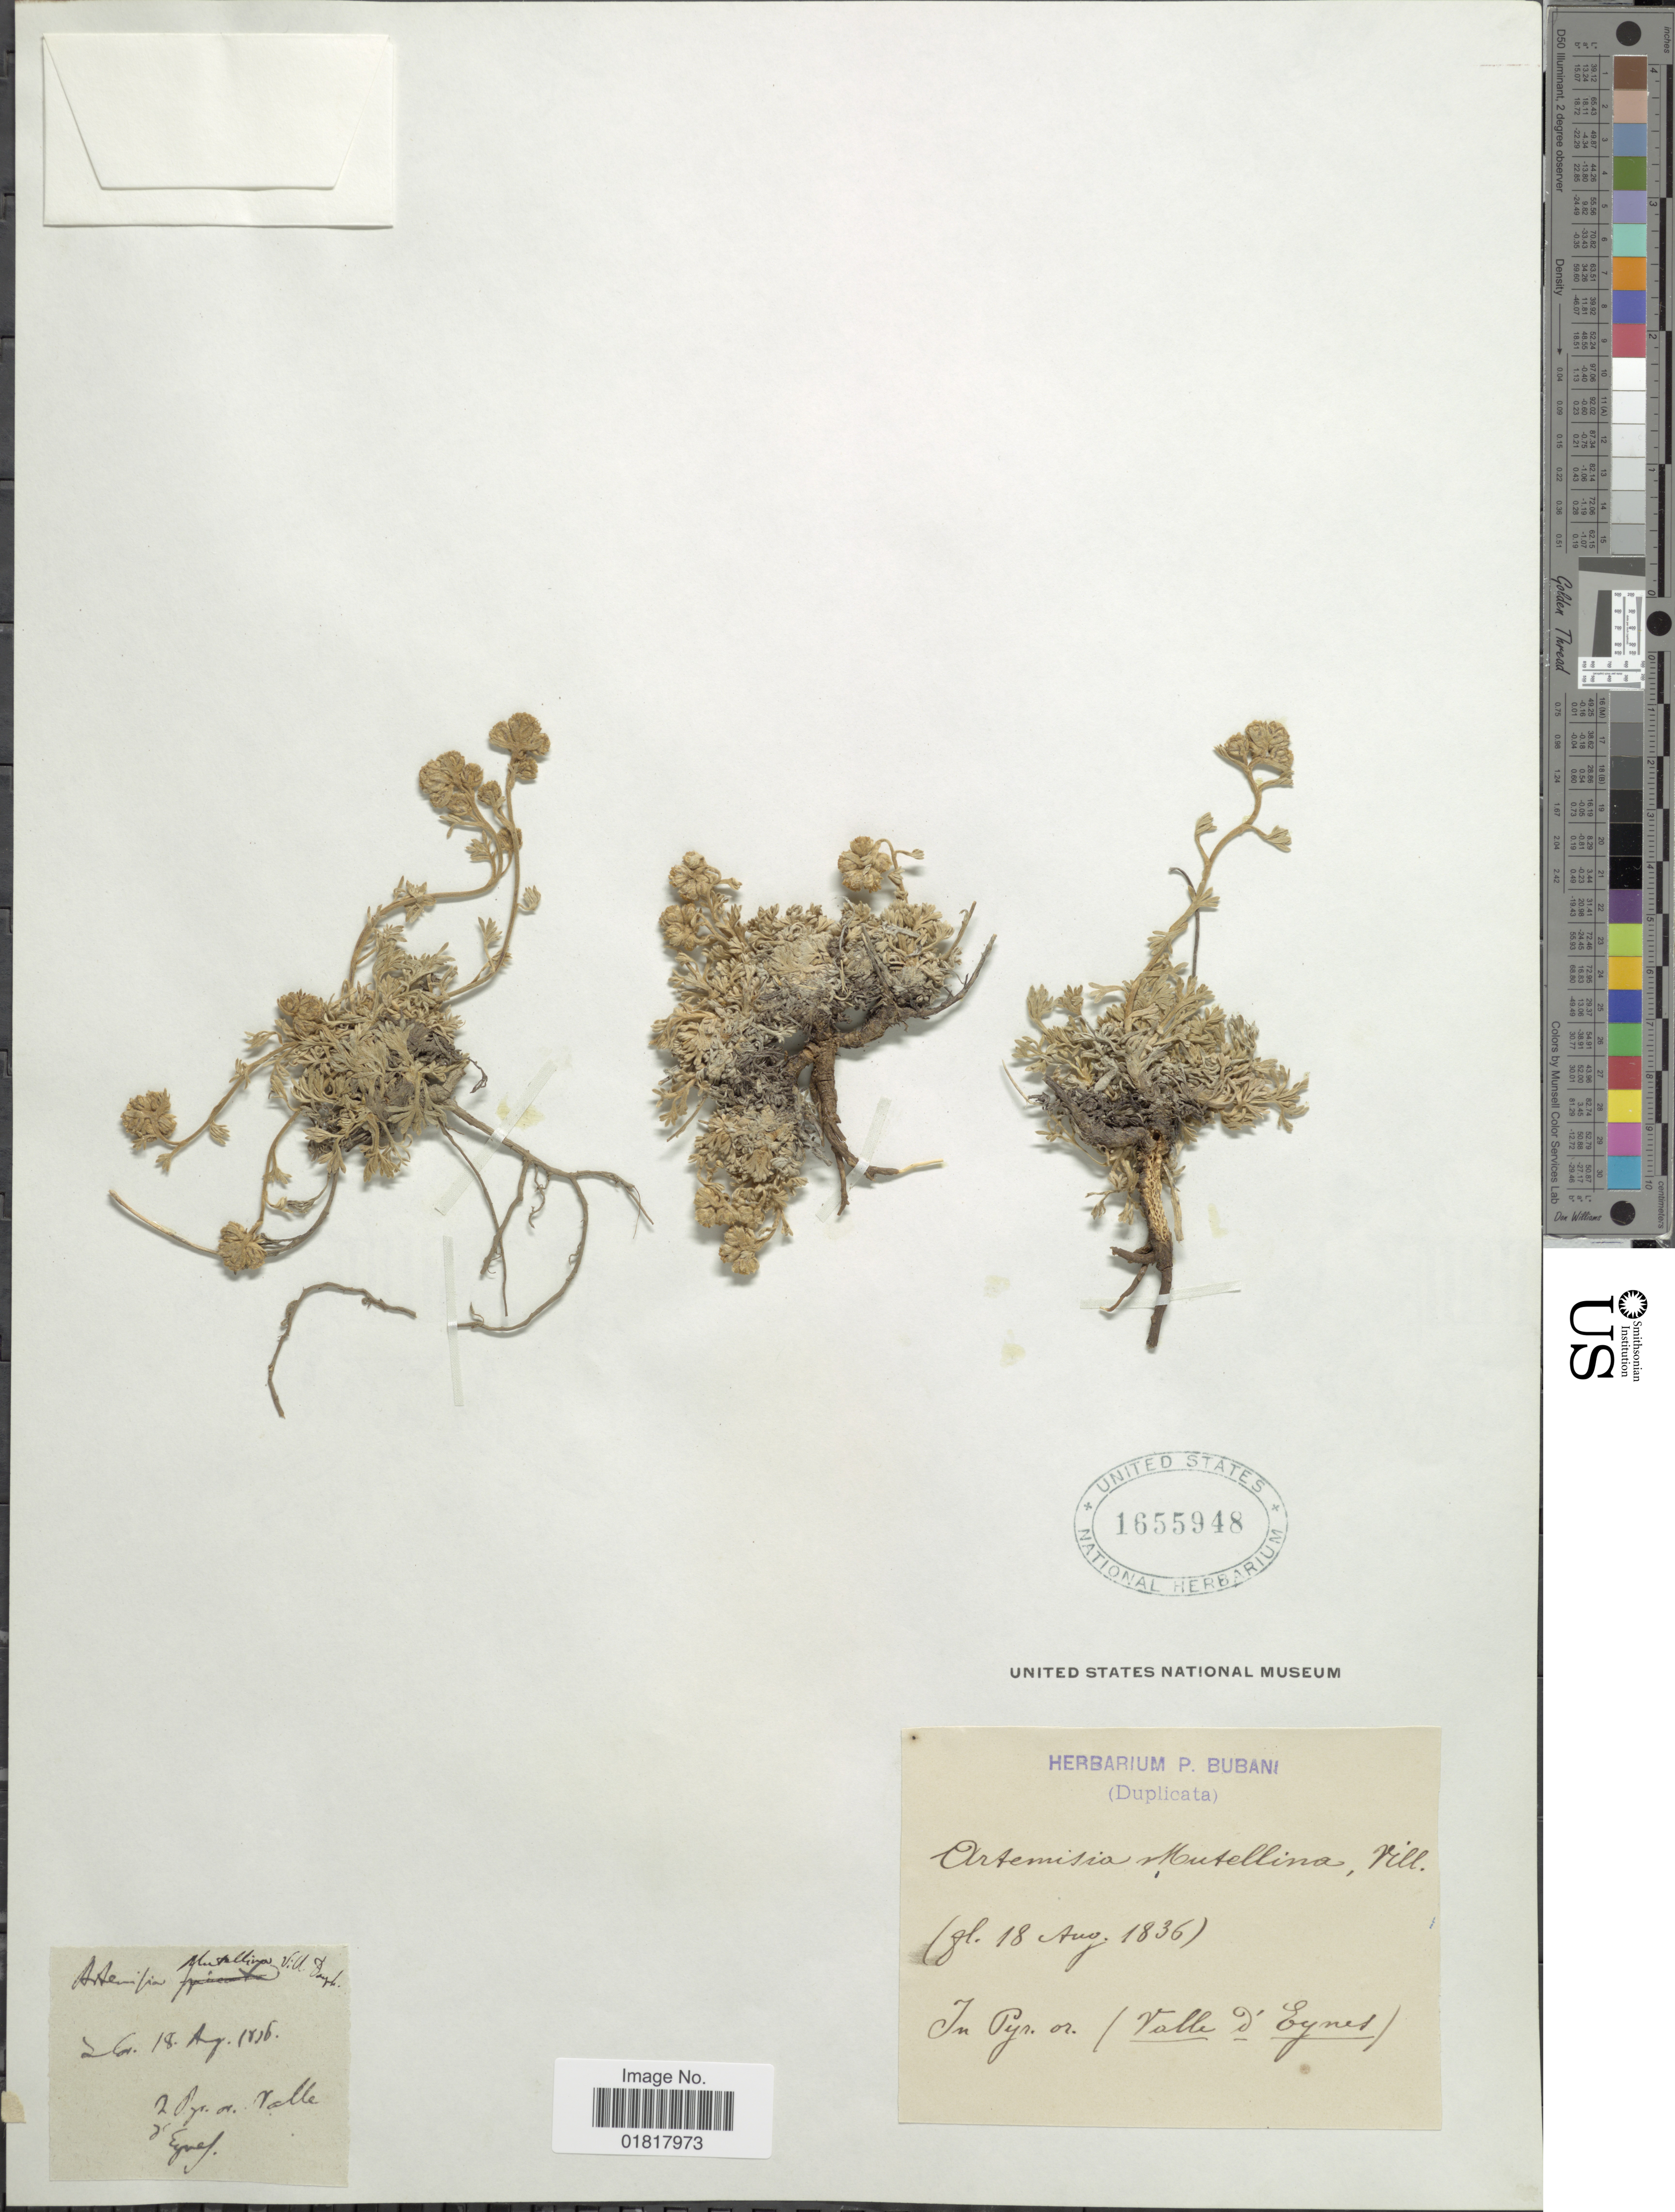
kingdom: Plantae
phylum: Tracheophyta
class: Magnoliopsida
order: Asterales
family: Asteraceae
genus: Artemisia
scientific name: Artemisia mutellina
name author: Vill.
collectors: ex herb. P. Bubani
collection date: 1836-08-18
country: France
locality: In Pyr. or. (Valle d'Eynes)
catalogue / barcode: US 1655948